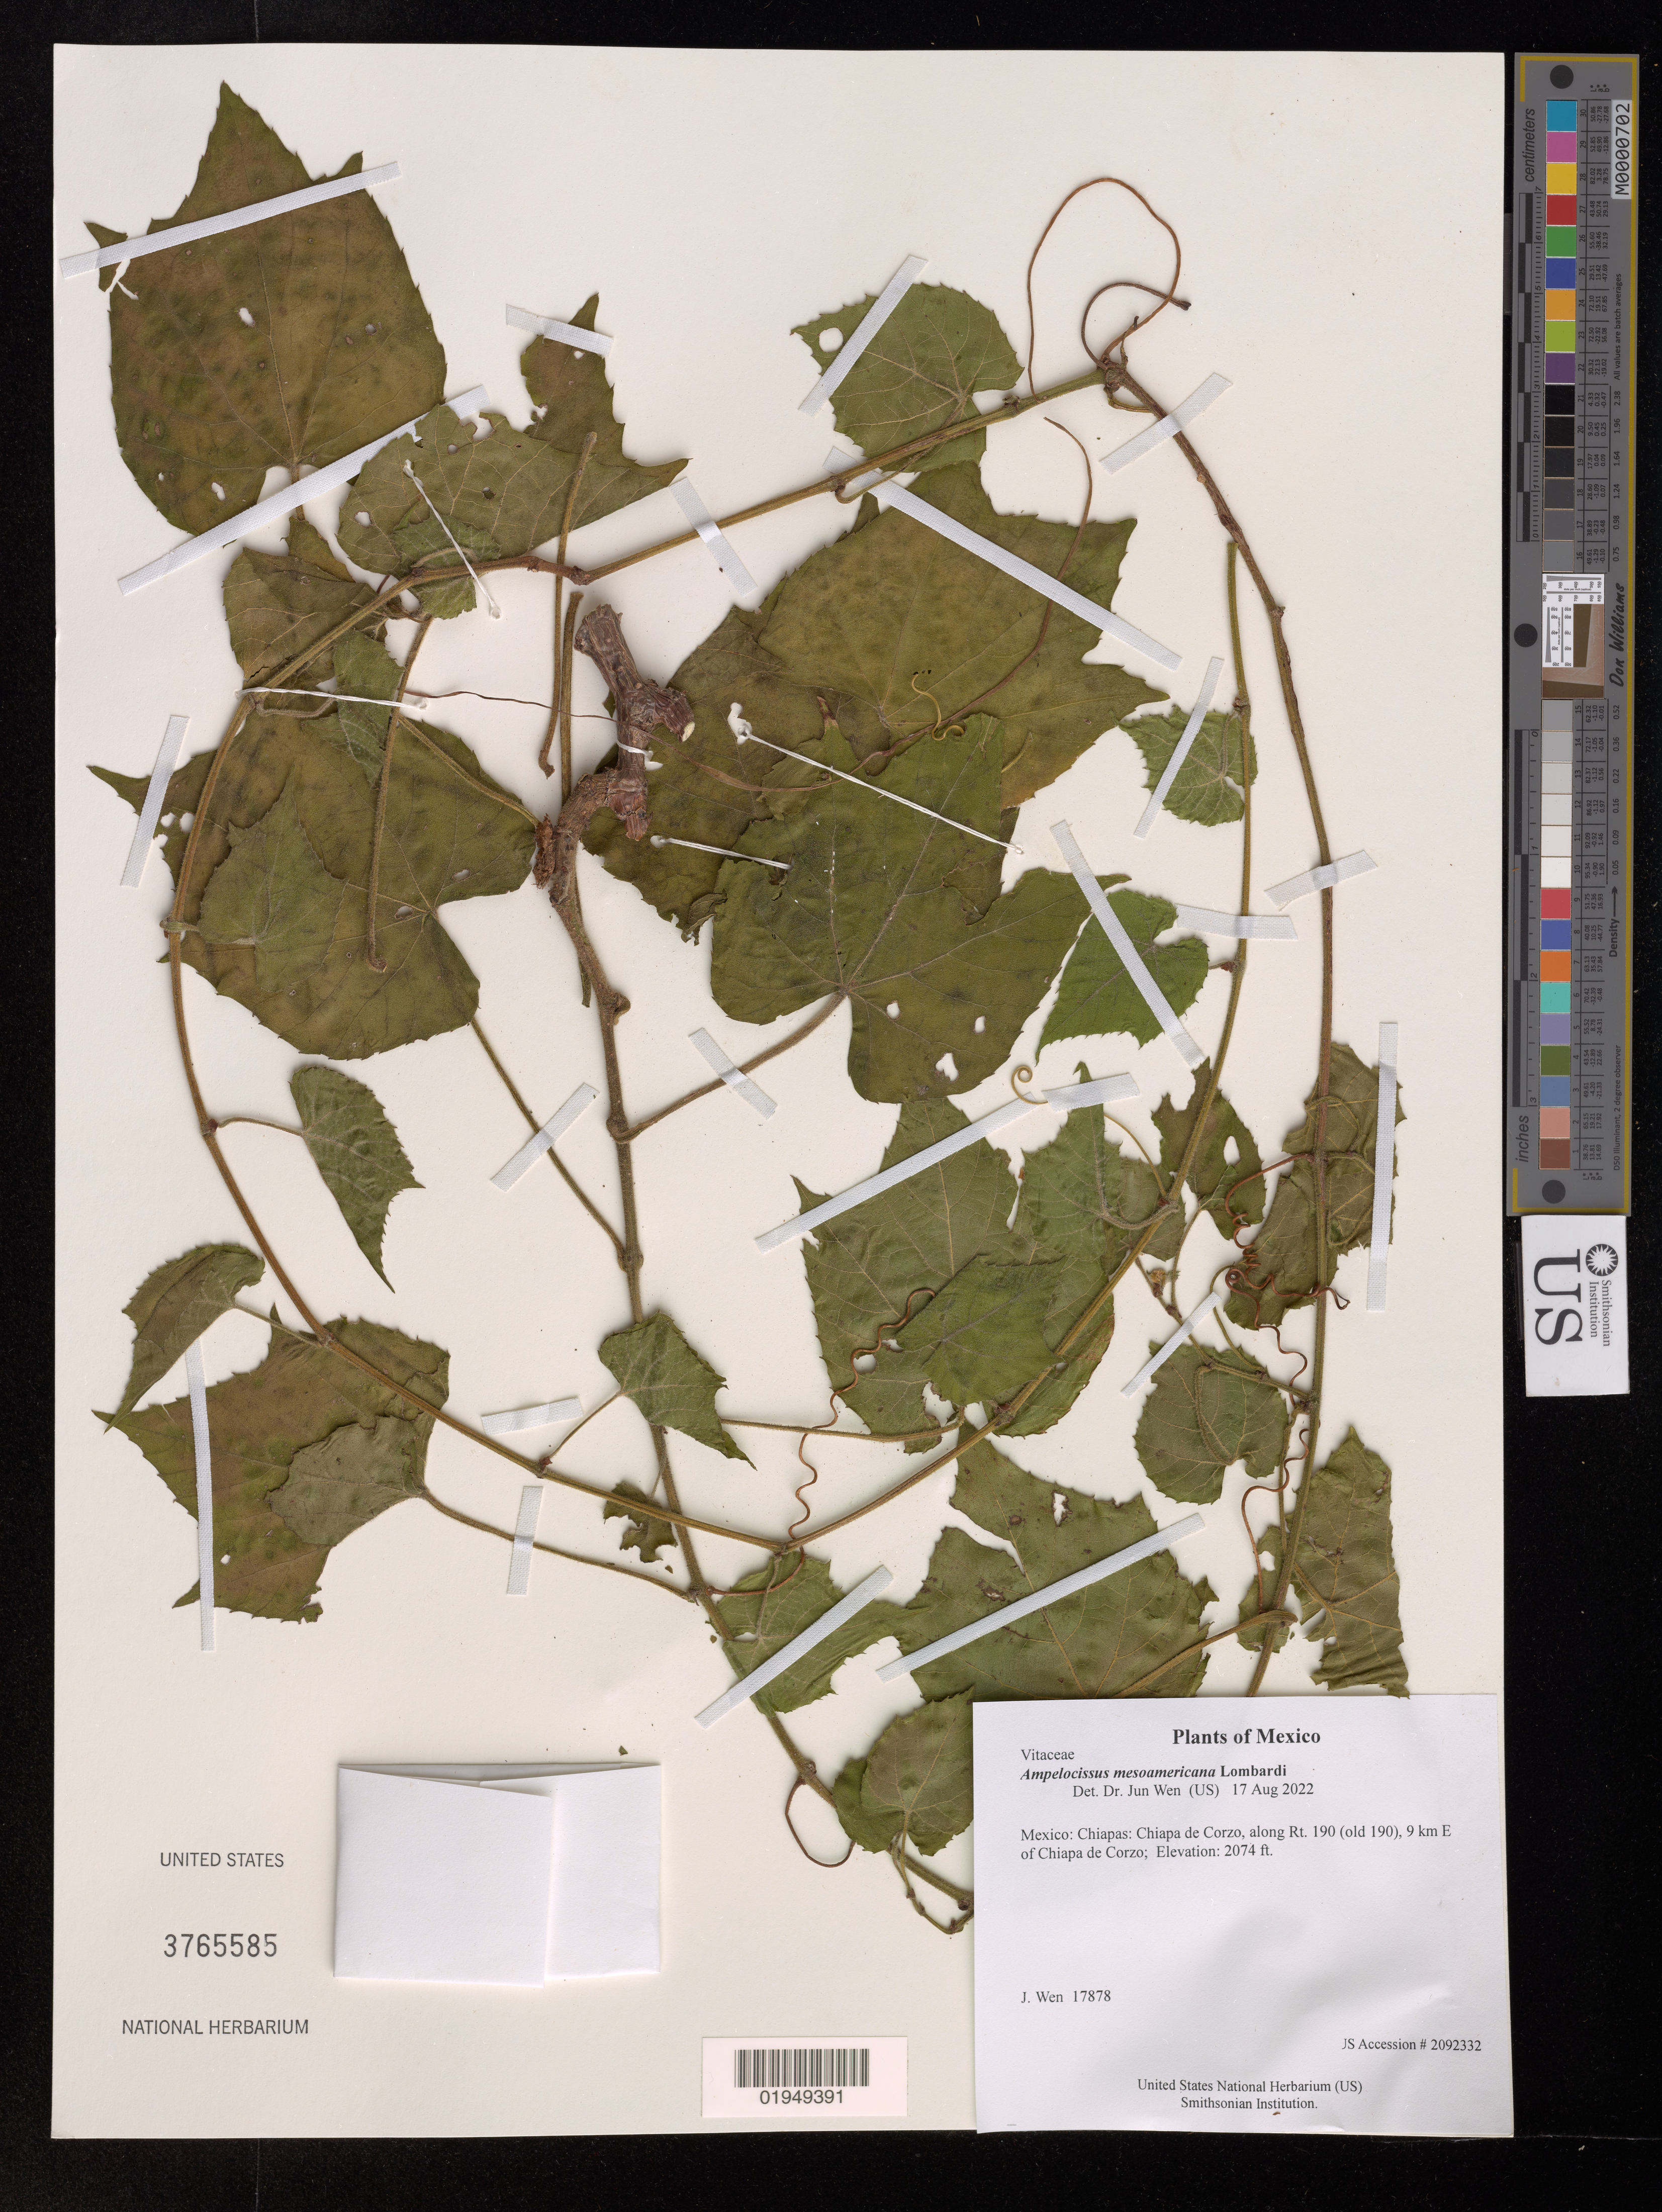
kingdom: Plantae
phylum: Tracheophyta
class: Magnoliopsida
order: Vitales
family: Vitaceae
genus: Ampelocissus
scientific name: Ampelocissus mesoamericana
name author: Lombardi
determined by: Wen, Jun, (BOT), Smithsonian Institution - National Museum of Natural History (UNITED STATES)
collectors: J. Wen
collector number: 17878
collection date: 2022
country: Mexico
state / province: Chiapas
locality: Chiapa de Corzo, along Rt. 190 (old 190), 9 km E of Chiapa de Corzo.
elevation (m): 632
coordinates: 16 94.378 N, 92 57.962 W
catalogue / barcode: US 3765585